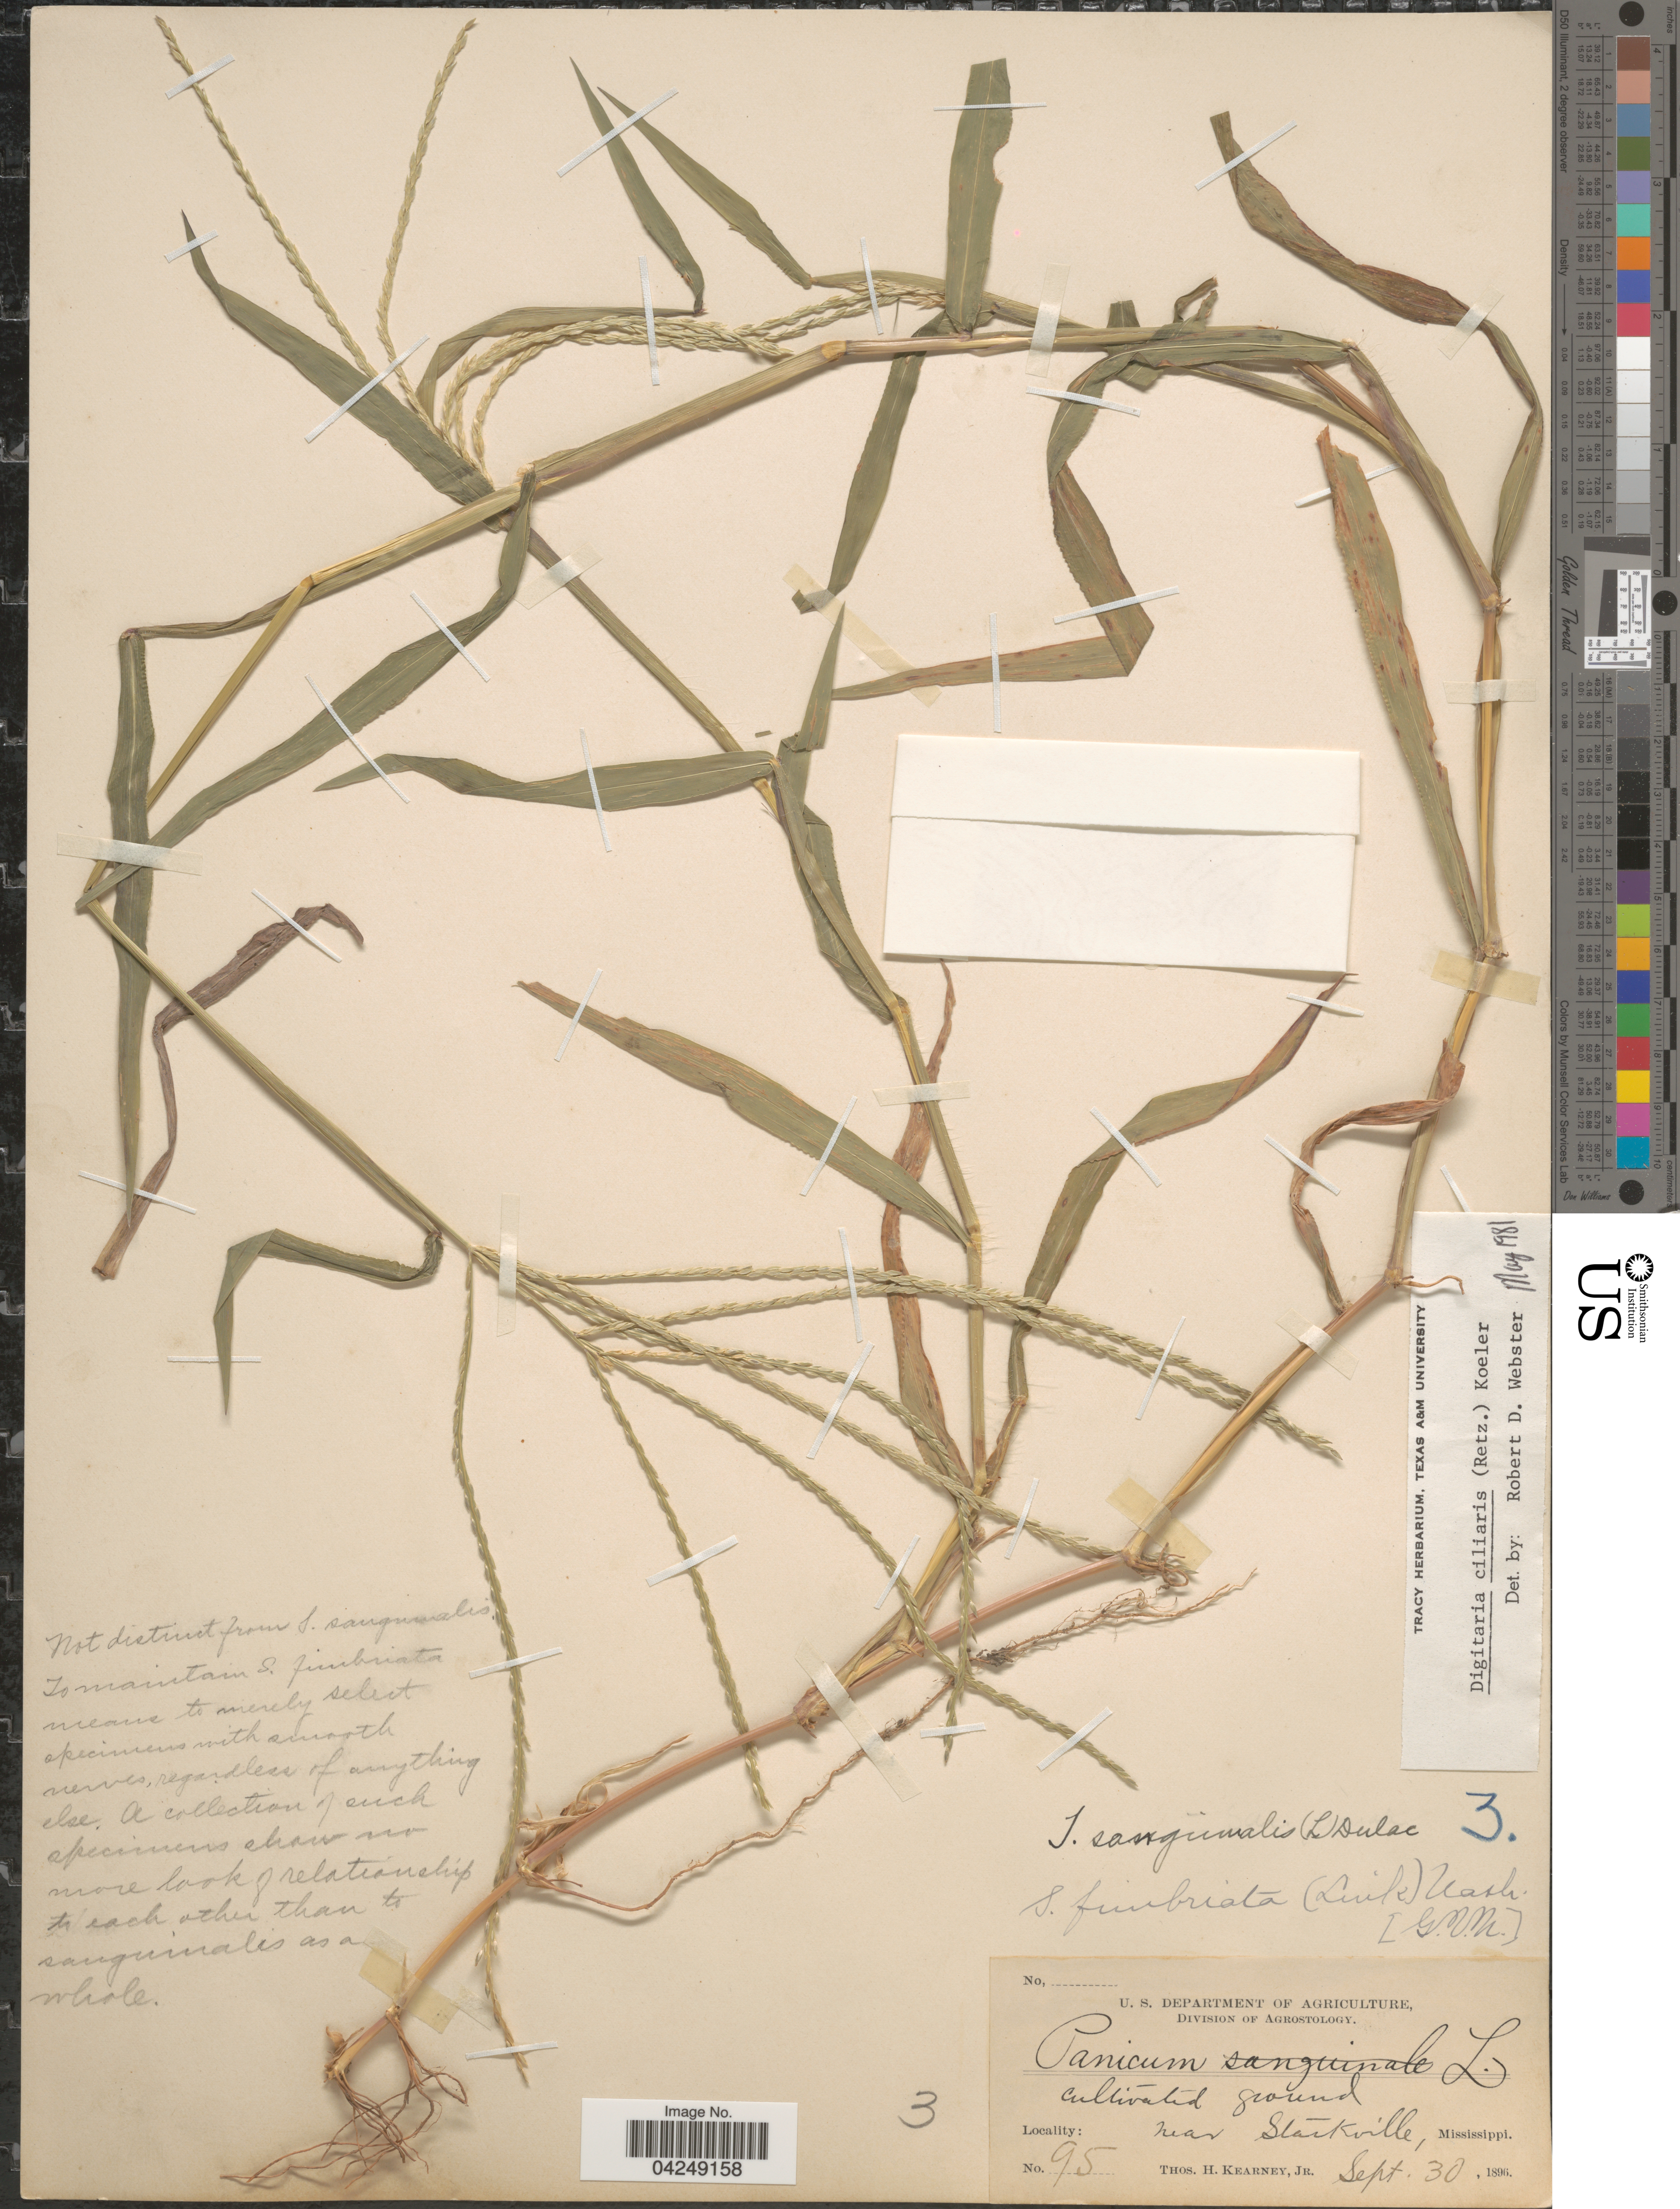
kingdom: Plantae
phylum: Tracheophyta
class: Liliopsida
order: Poales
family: Poaceae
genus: Digitaria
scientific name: Digitaria ciliaris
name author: (Retz.) Koeler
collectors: T. H. Kearney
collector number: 95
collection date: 1896-09-30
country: United States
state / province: Mississippi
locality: Cultivated ground. Near Starkville.